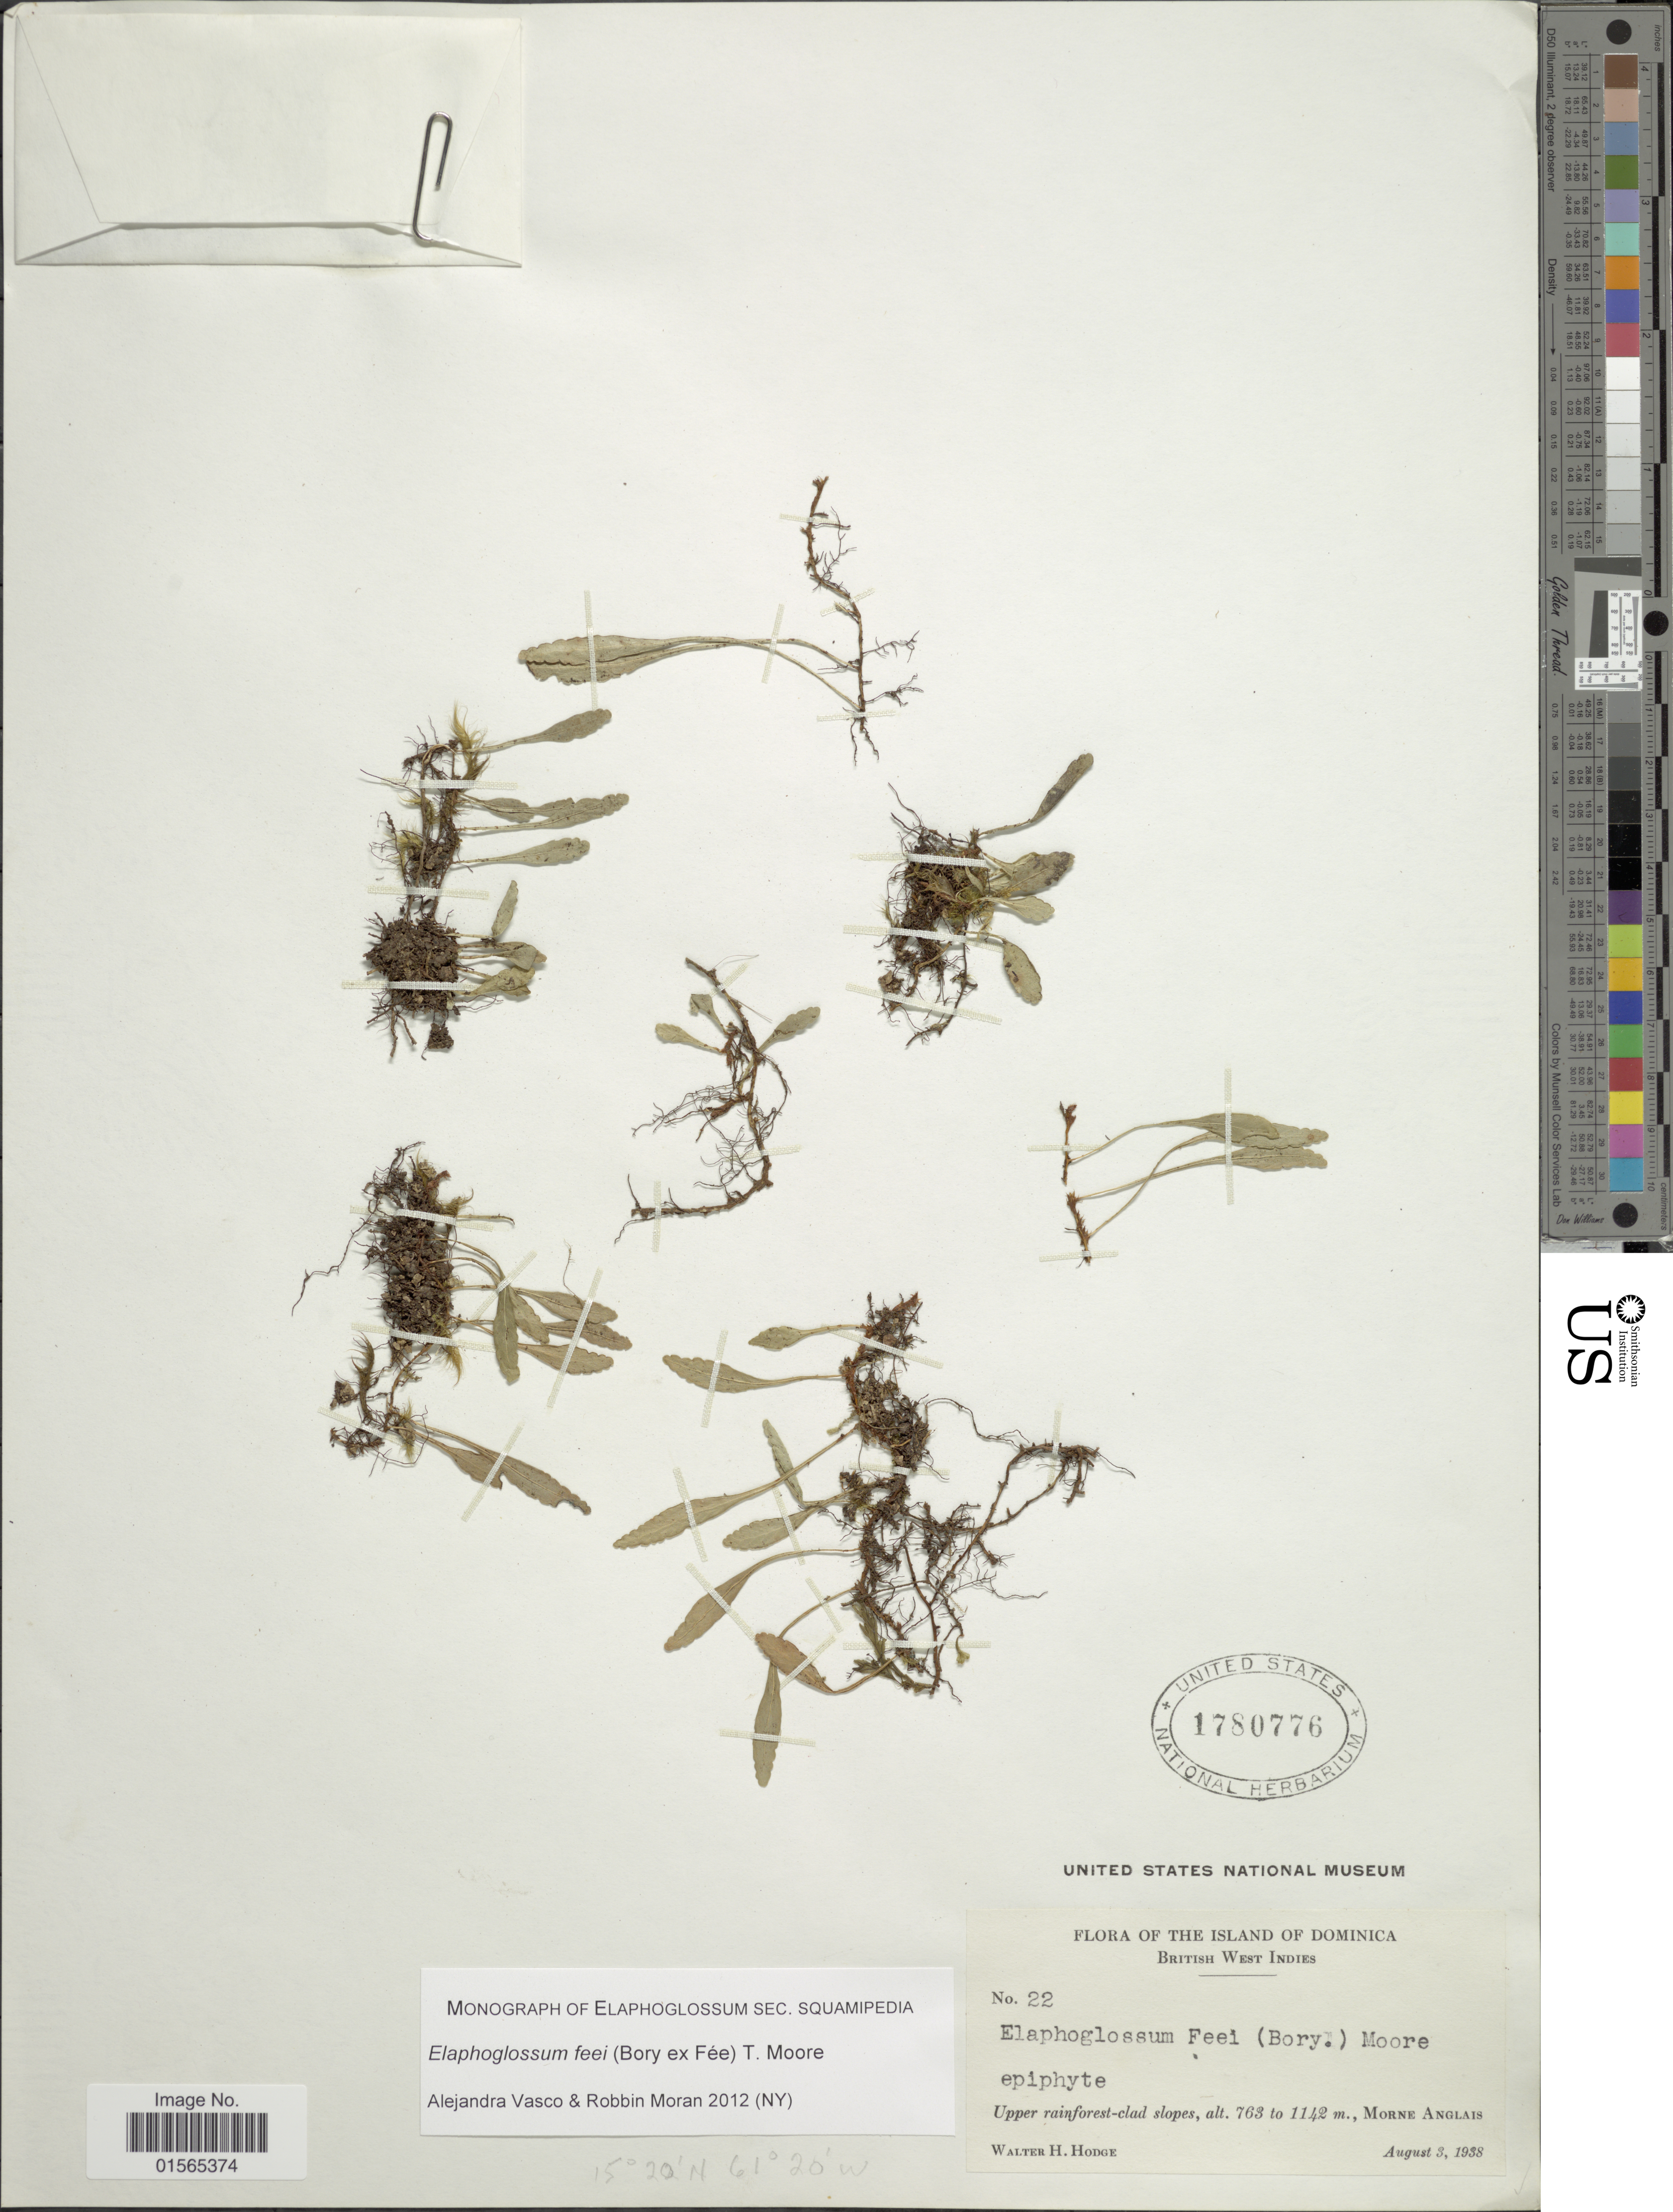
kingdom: Plantae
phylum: Tracheophyta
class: Polypodiopsida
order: Polypodiales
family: Dryopteridaceae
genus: Elaphoglossum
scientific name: Elaphoglossum feei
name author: (Bory ex Fée) T. Moore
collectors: W. Hodge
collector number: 22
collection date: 1938-08-03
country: Dominica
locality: Island Of Dominica, Upper rainforest - clad slopes, Morne Anglais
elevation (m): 763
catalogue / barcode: US 1780776